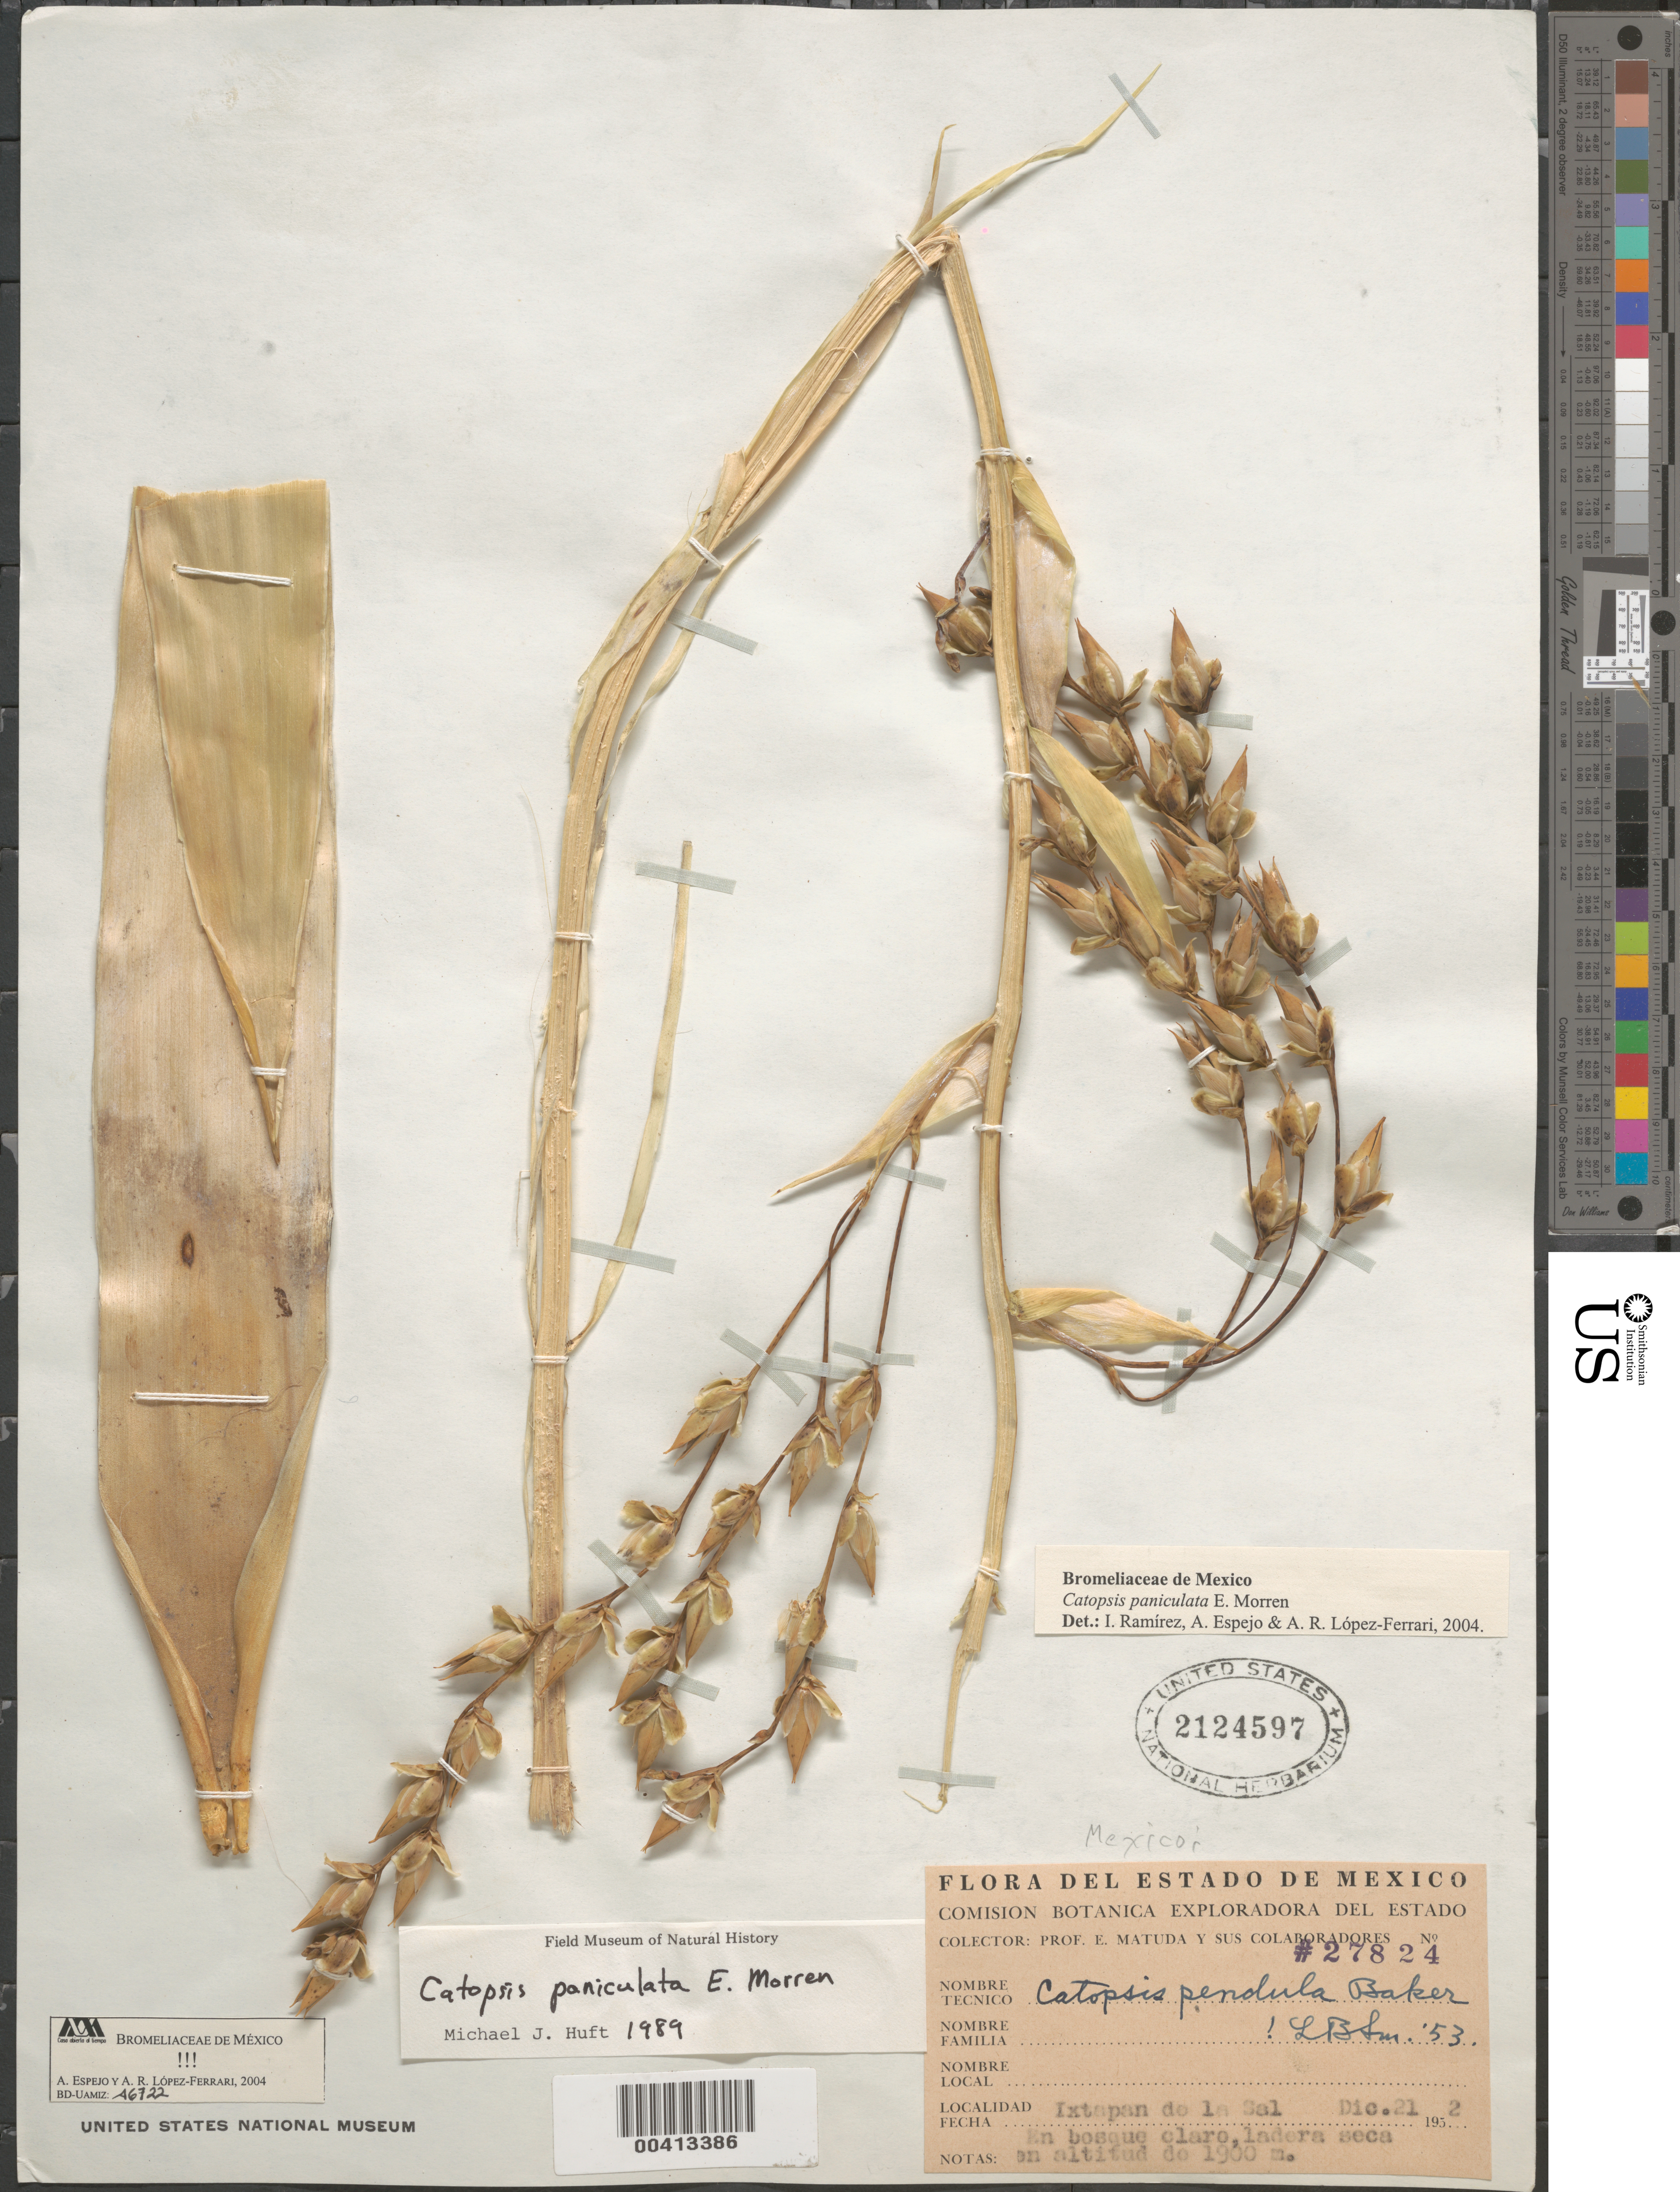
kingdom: Plantae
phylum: Tracheophyta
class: Liliopsida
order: Poales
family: Bromeliaceae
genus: Catopsis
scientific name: Catopsis paniculata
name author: É. Morren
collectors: E. Matuda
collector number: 27824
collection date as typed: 21 Dec 1952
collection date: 1952-12-21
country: Mexico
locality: Ixtapan de la sal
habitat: En bosque claro, ladera seca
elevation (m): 1900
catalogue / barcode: US 2124597